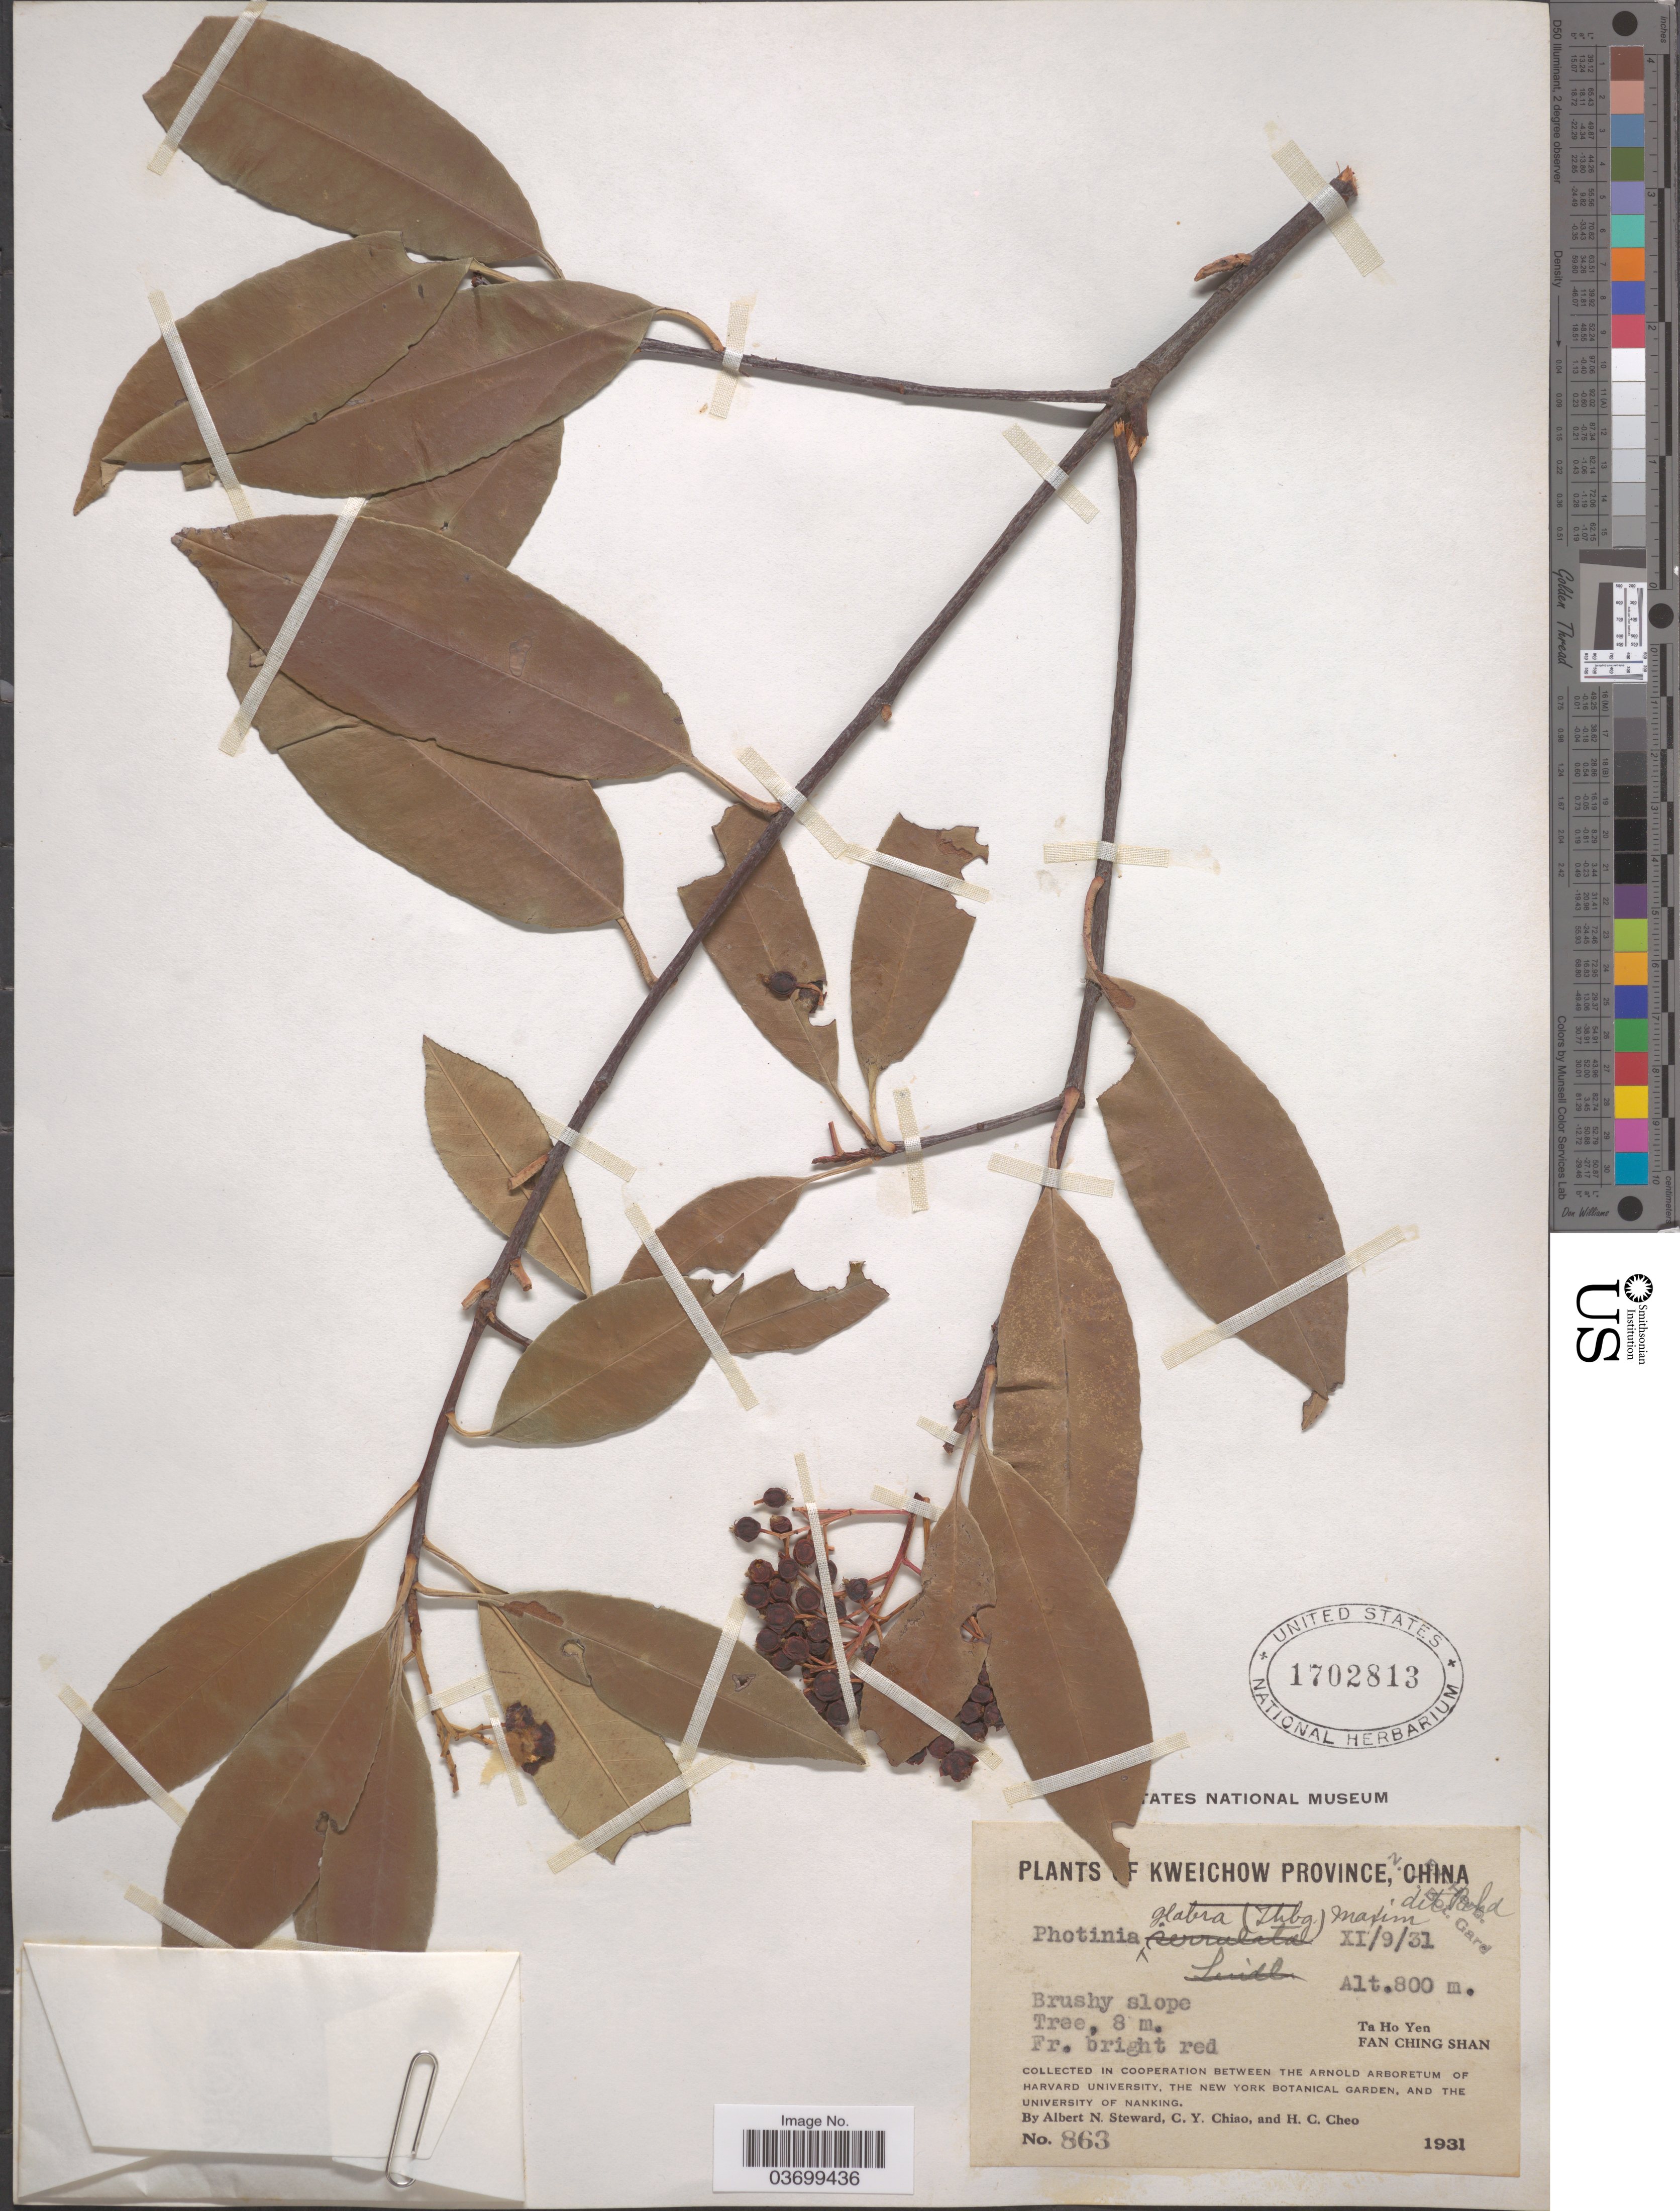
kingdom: Plantae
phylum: Tracheophyta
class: Magnoliopsida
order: Rosales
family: Rosaceae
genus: Photinia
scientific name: Photinia glabra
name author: (Thunb.) Jacob-Makoy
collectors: A. N. Steward, C. Y. Chiao & H. Cheo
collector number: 863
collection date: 1931-11-09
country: China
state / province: Guizhou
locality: Kweichow Province. Ta ho Yen. Fan Ching Shan.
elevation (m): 800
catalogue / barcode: US 1702813